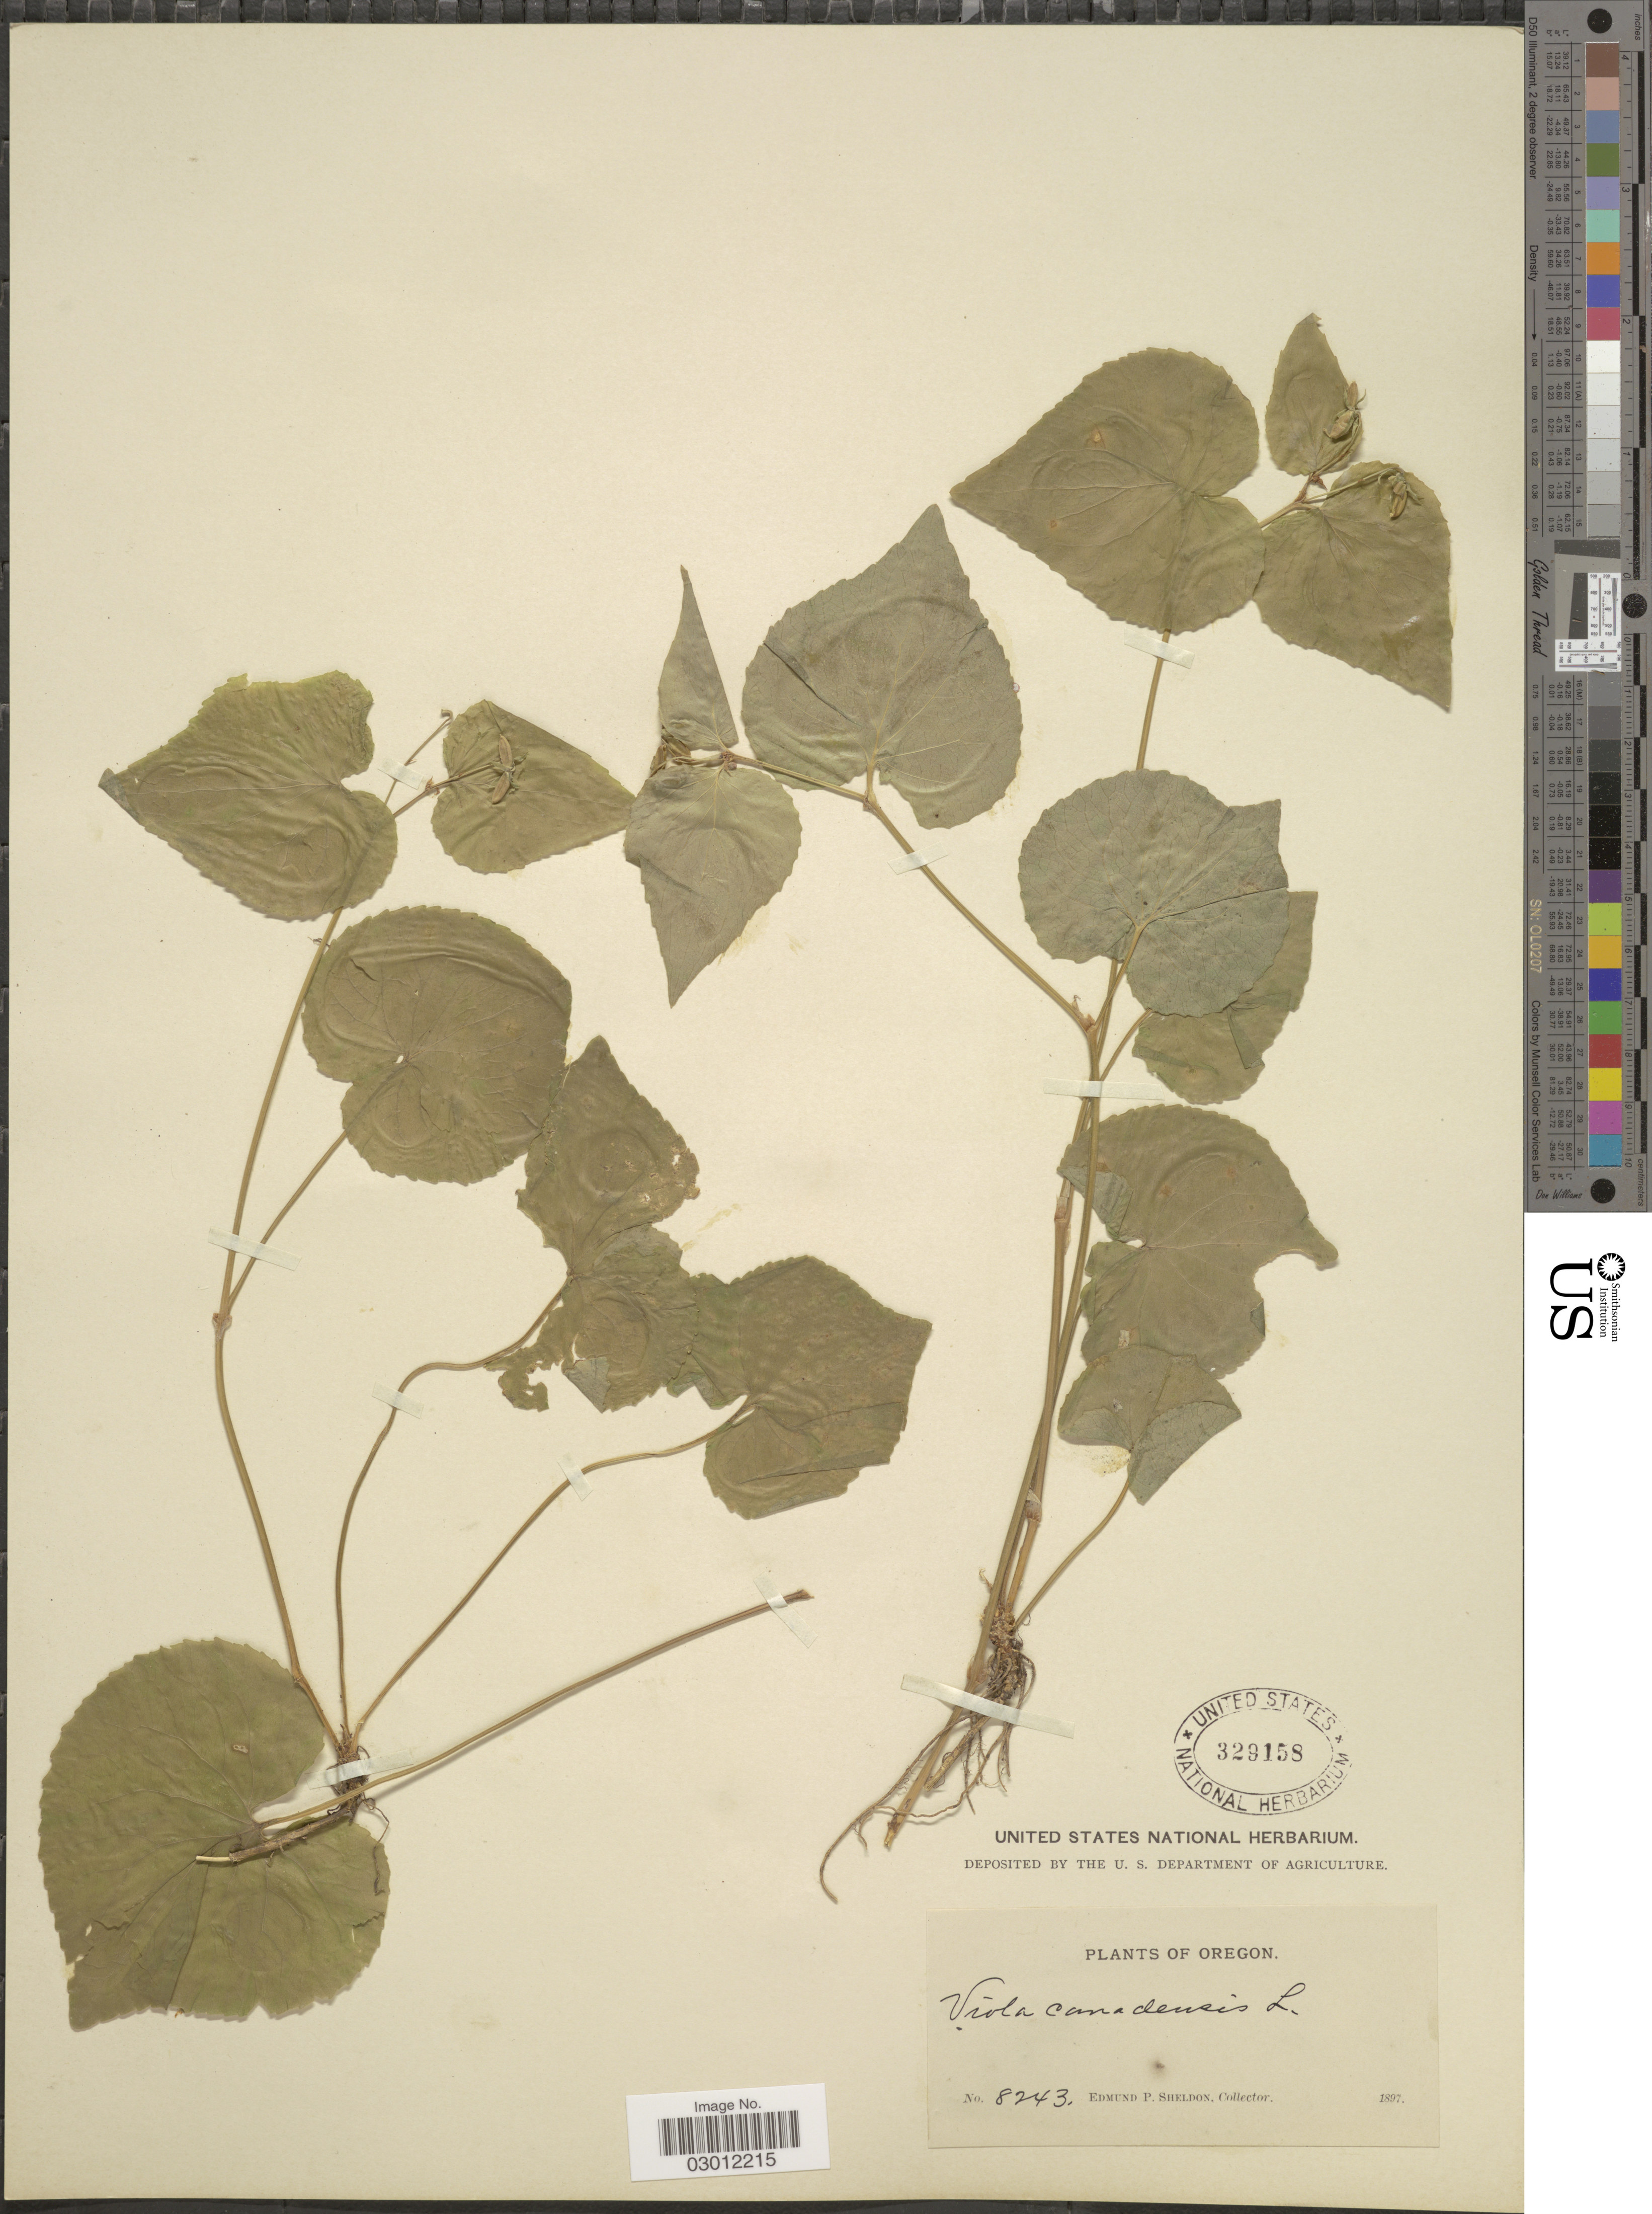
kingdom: Plantae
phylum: Tracheophyta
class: Magnoliopsida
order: Malpighiales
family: Violaceae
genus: Viola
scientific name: Viola canadensis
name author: L.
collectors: E. P. Sheldon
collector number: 8243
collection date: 1897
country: United States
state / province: Oregon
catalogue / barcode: US 329158